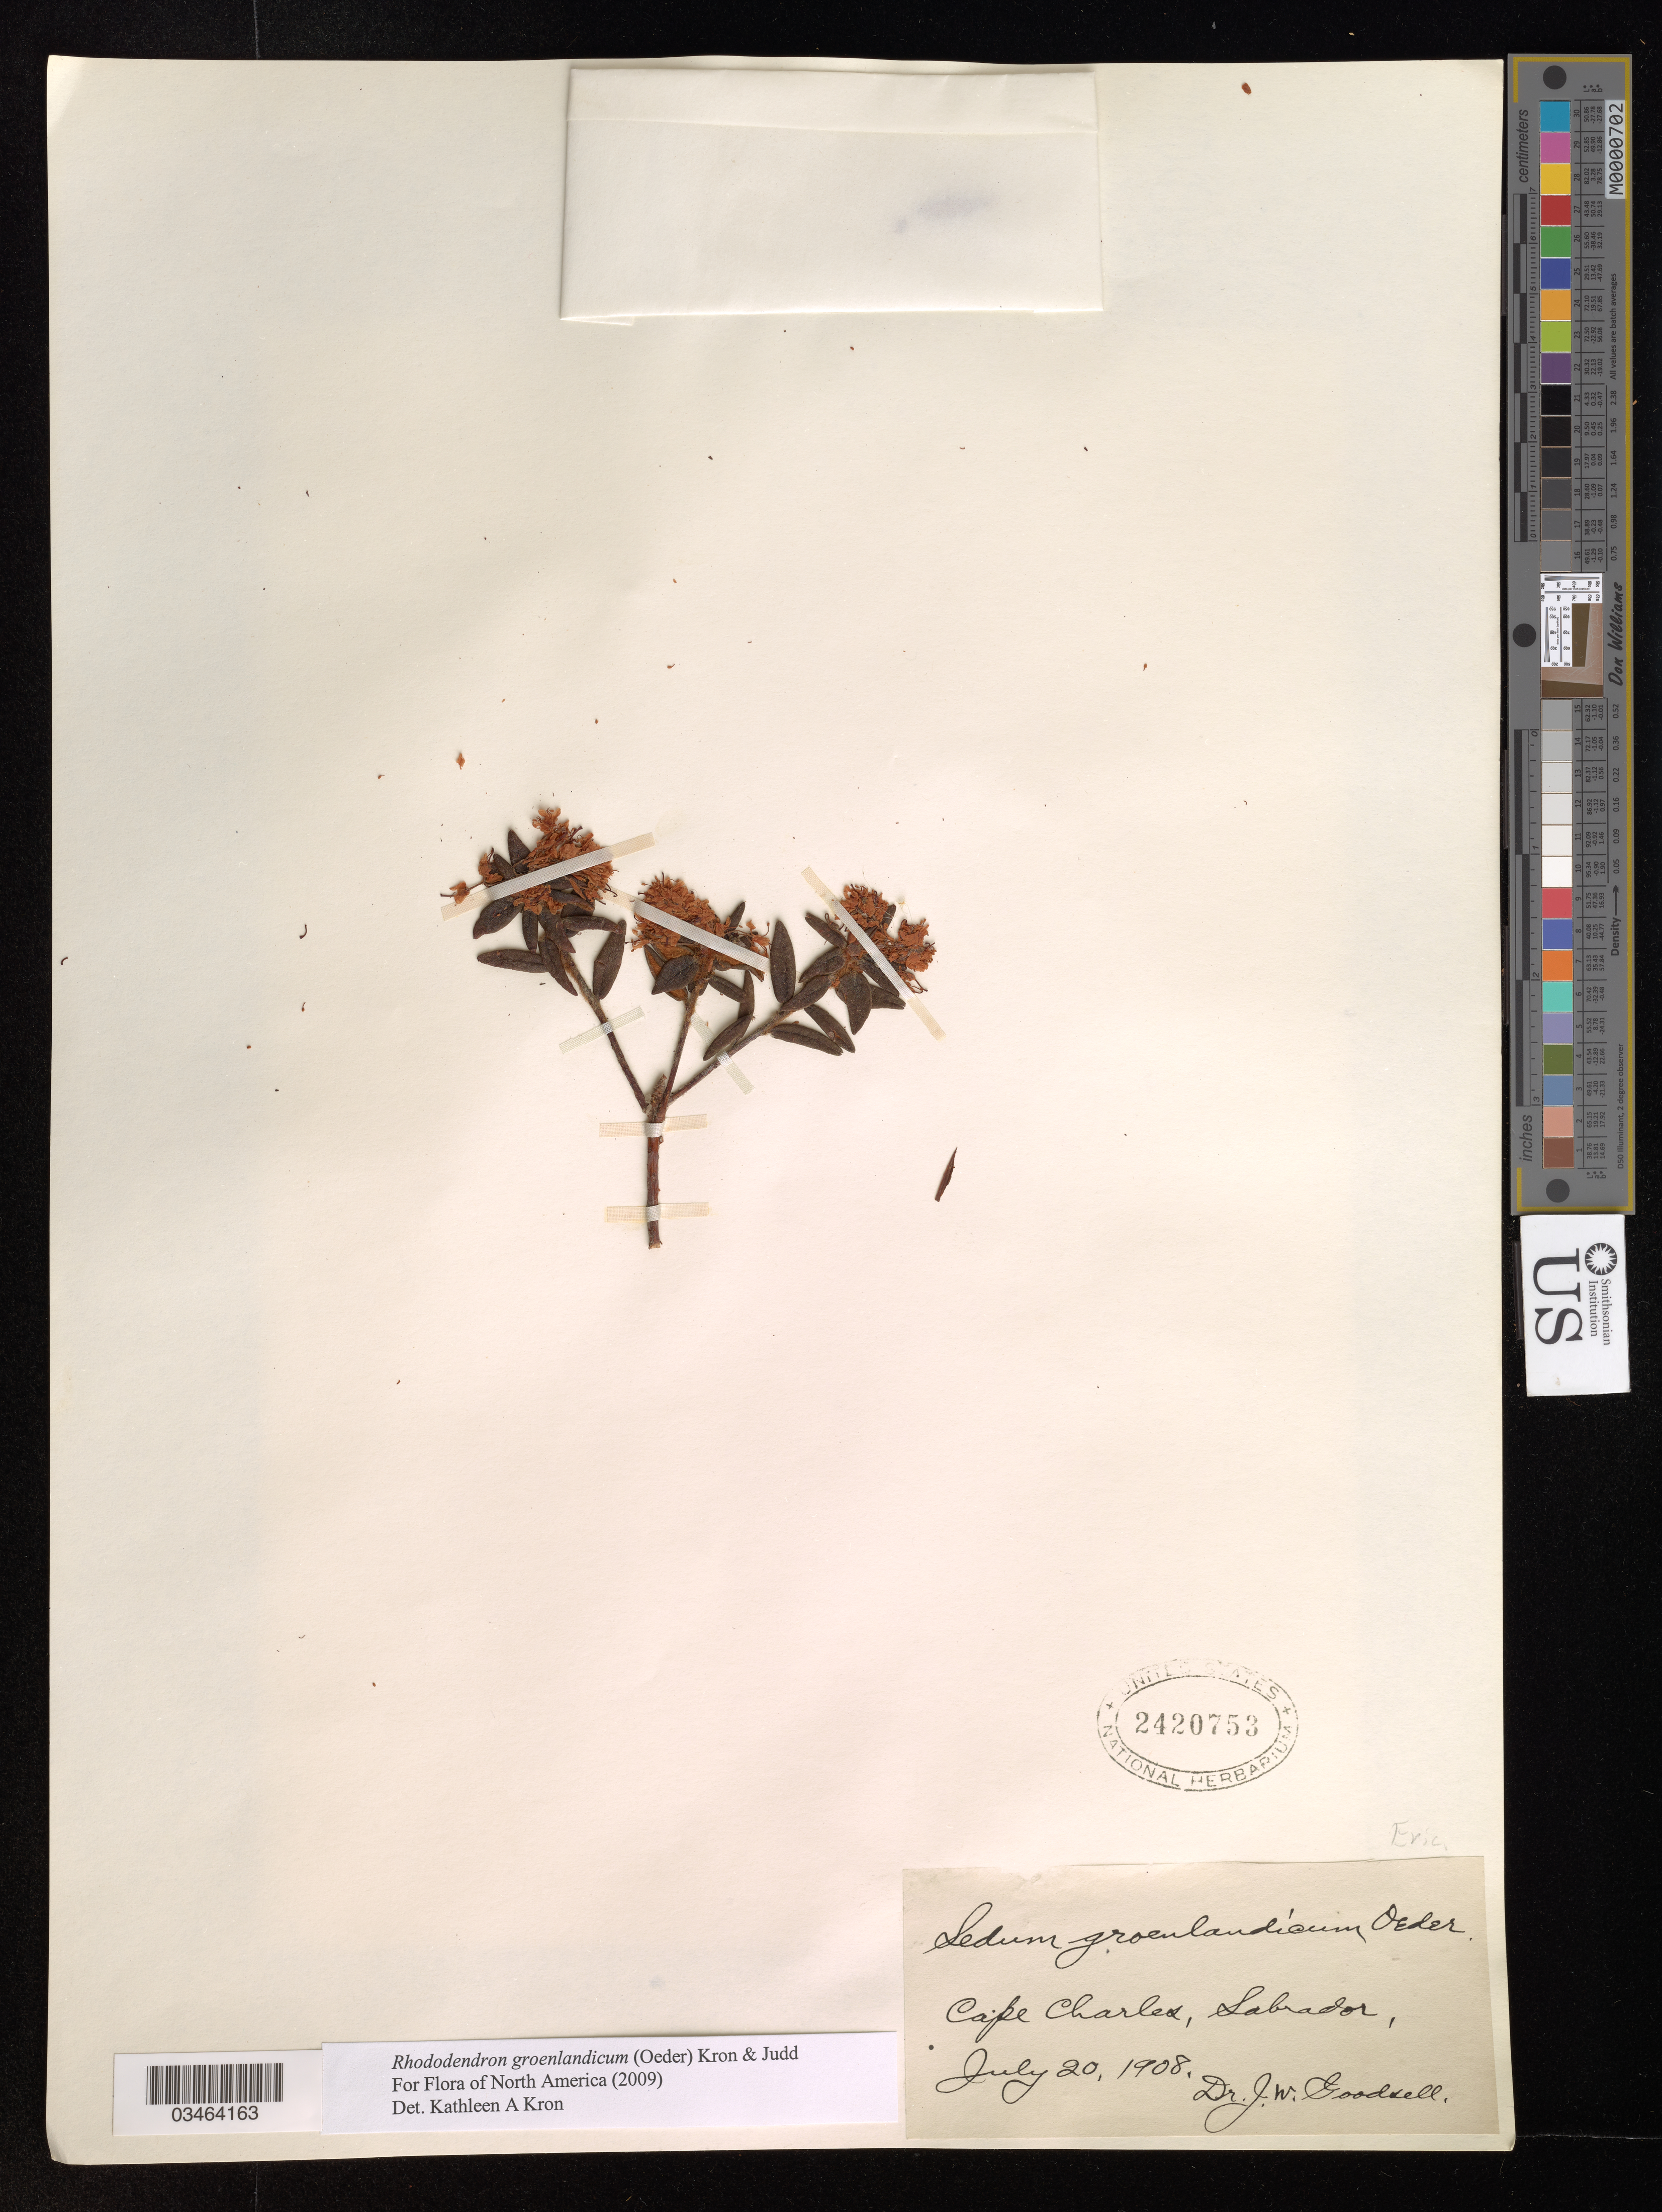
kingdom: Plantae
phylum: Tracheophyta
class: Magnoliopsida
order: Ericales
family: Ericaceae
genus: Rhododendron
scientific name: Rhododendron groenlandicum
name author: (Oeder) Kron & Judd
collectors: J. Goodsell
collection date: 1908-07-20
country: Canada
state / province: Newfoundland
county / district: Labrador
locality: Cape Charles, Labrador.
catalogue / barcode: US 2420753